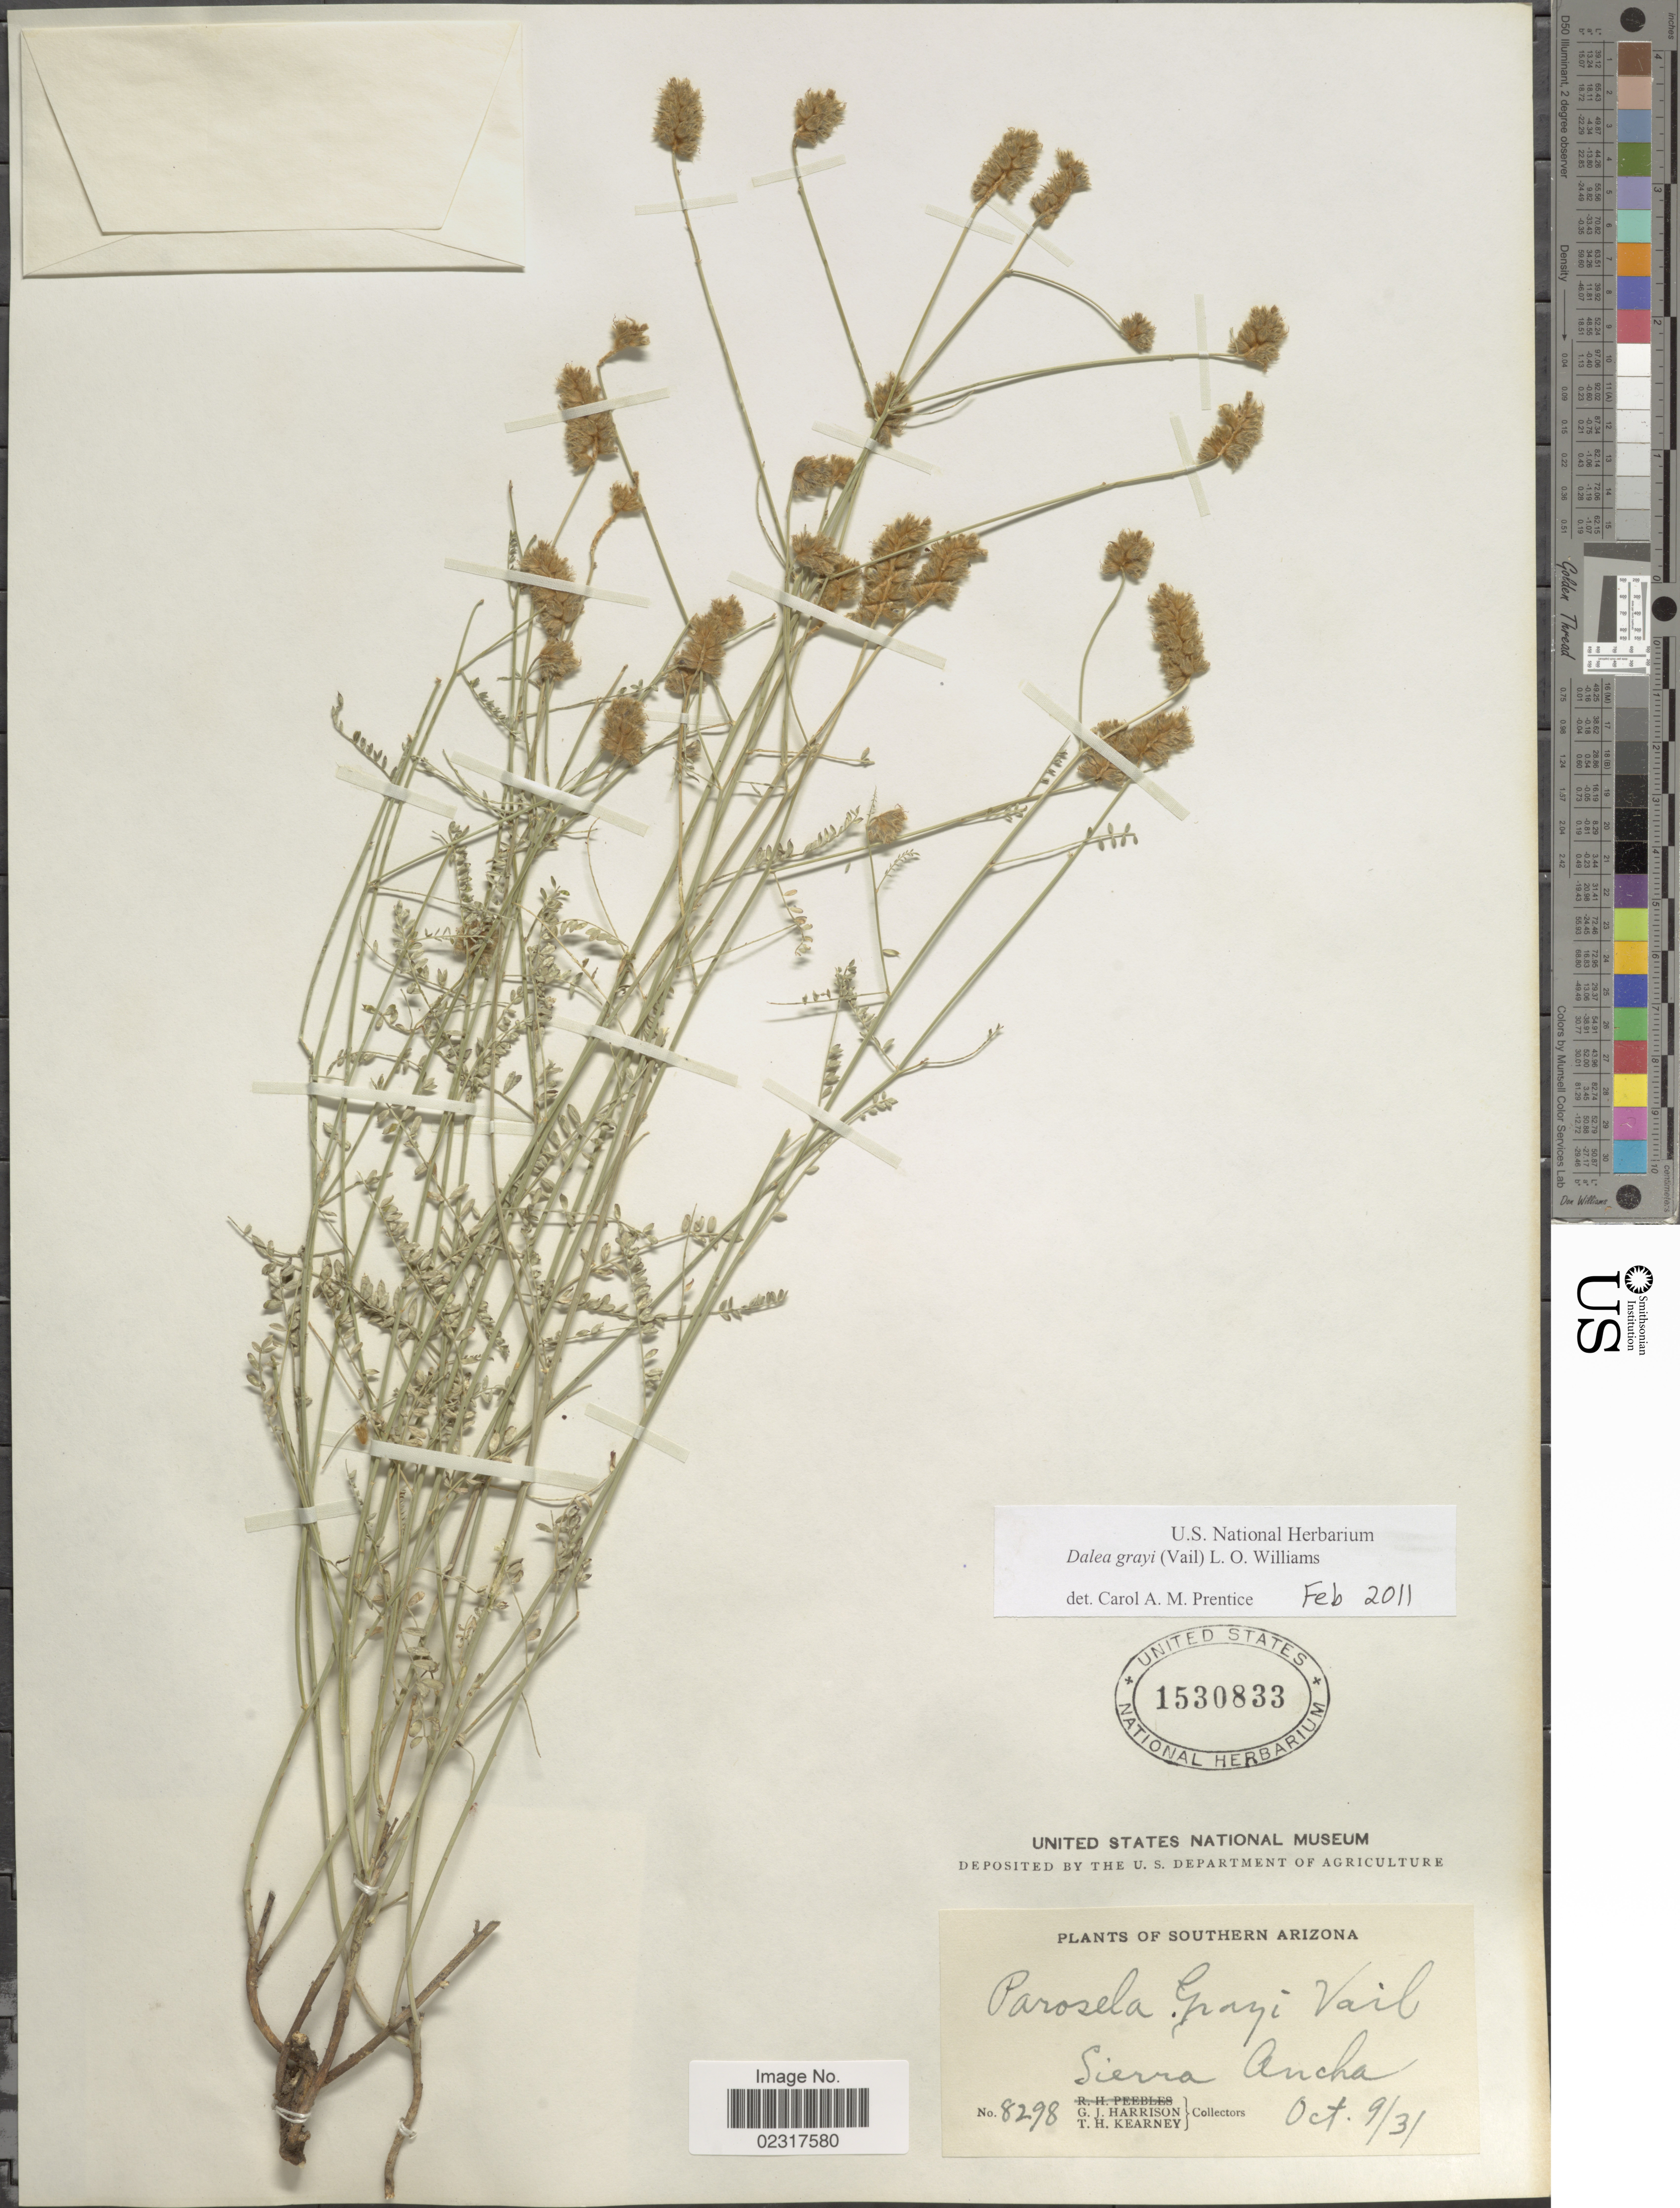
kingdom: Plantae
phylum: Tracheophyta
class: Magnoliopsida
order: Fabales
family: Fabaceae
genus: Dalea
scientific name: Dalea grayi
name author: (Vail) L.O. Williams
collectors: G. J. Harrison & T. H. Kearney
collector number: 8298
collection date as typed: Transcribed d/m/y: 9/10/31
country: United States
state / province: Arizona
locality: Southern Arizona, Sierra Ancha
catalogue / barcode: US 1530833